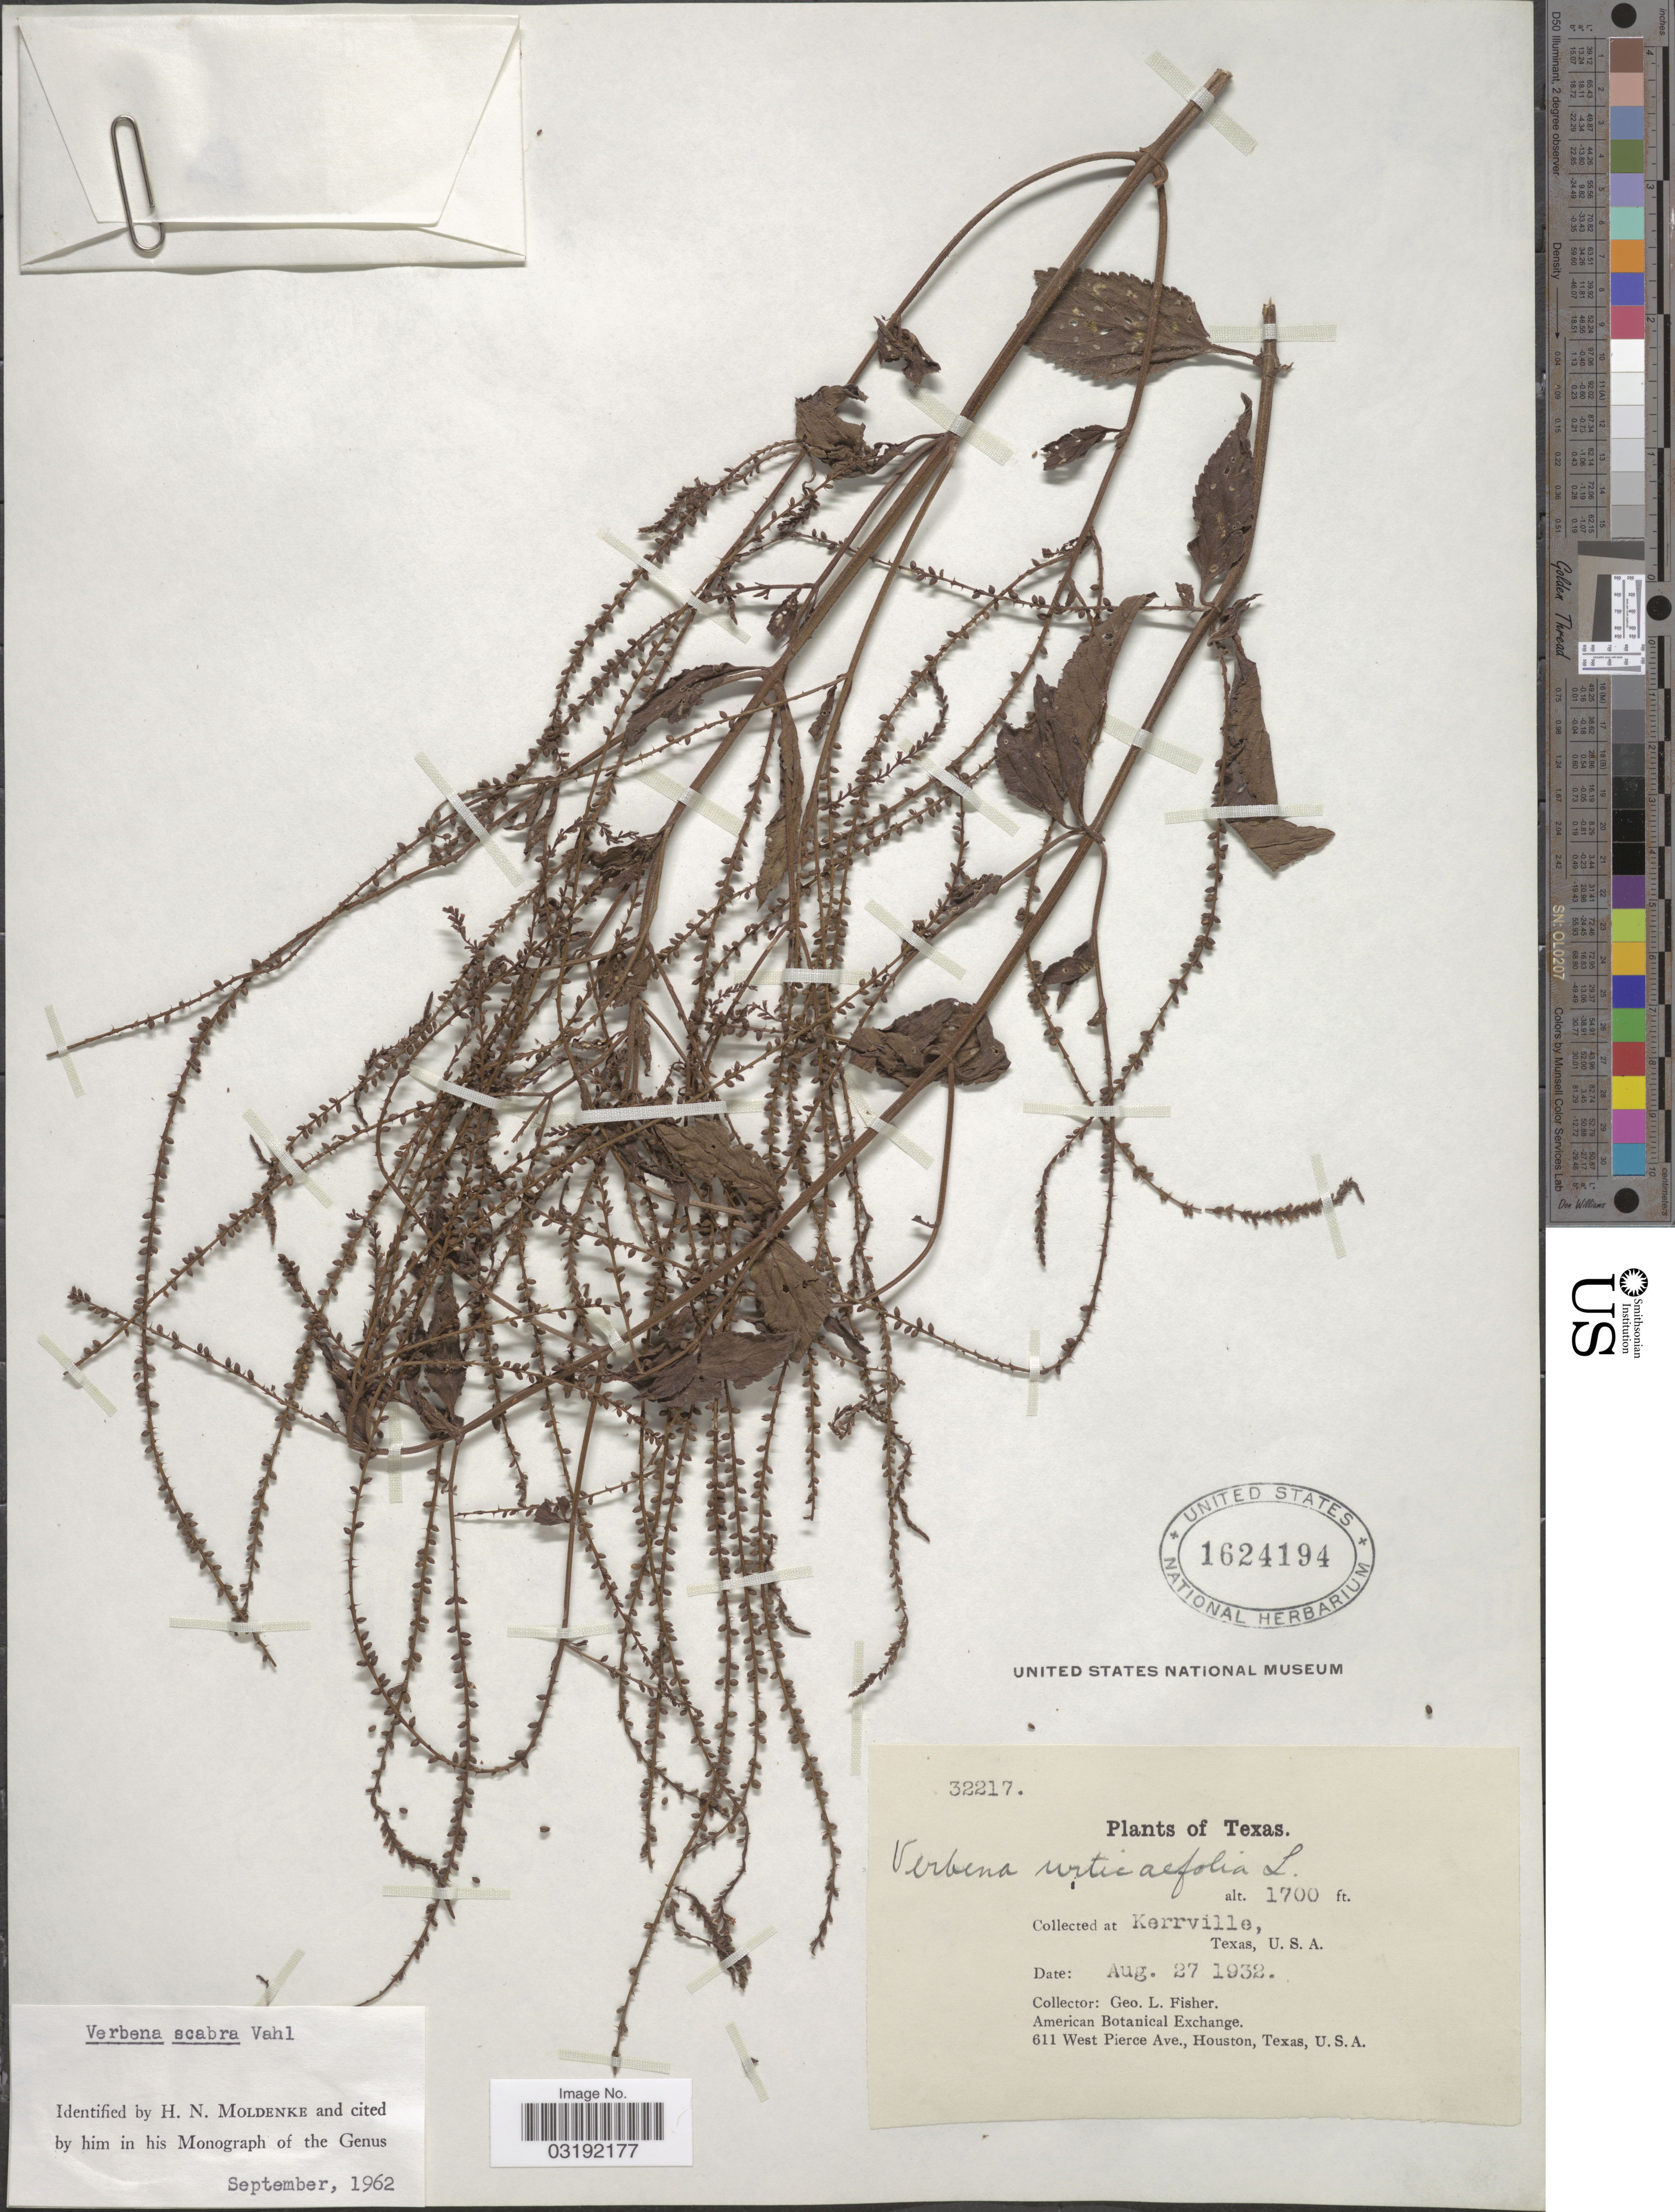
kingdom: Plantae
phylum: Tracheophyta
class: Magnoliopsida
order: Lamiales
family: Verbenaceae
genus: Verbena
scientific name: Verbena scabra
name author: Vahl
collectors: G. L. Fisher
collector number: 32217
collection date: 1932-08-27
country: United States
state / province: Texas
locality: Kerrville.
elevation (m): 518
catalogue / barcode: US 1624194